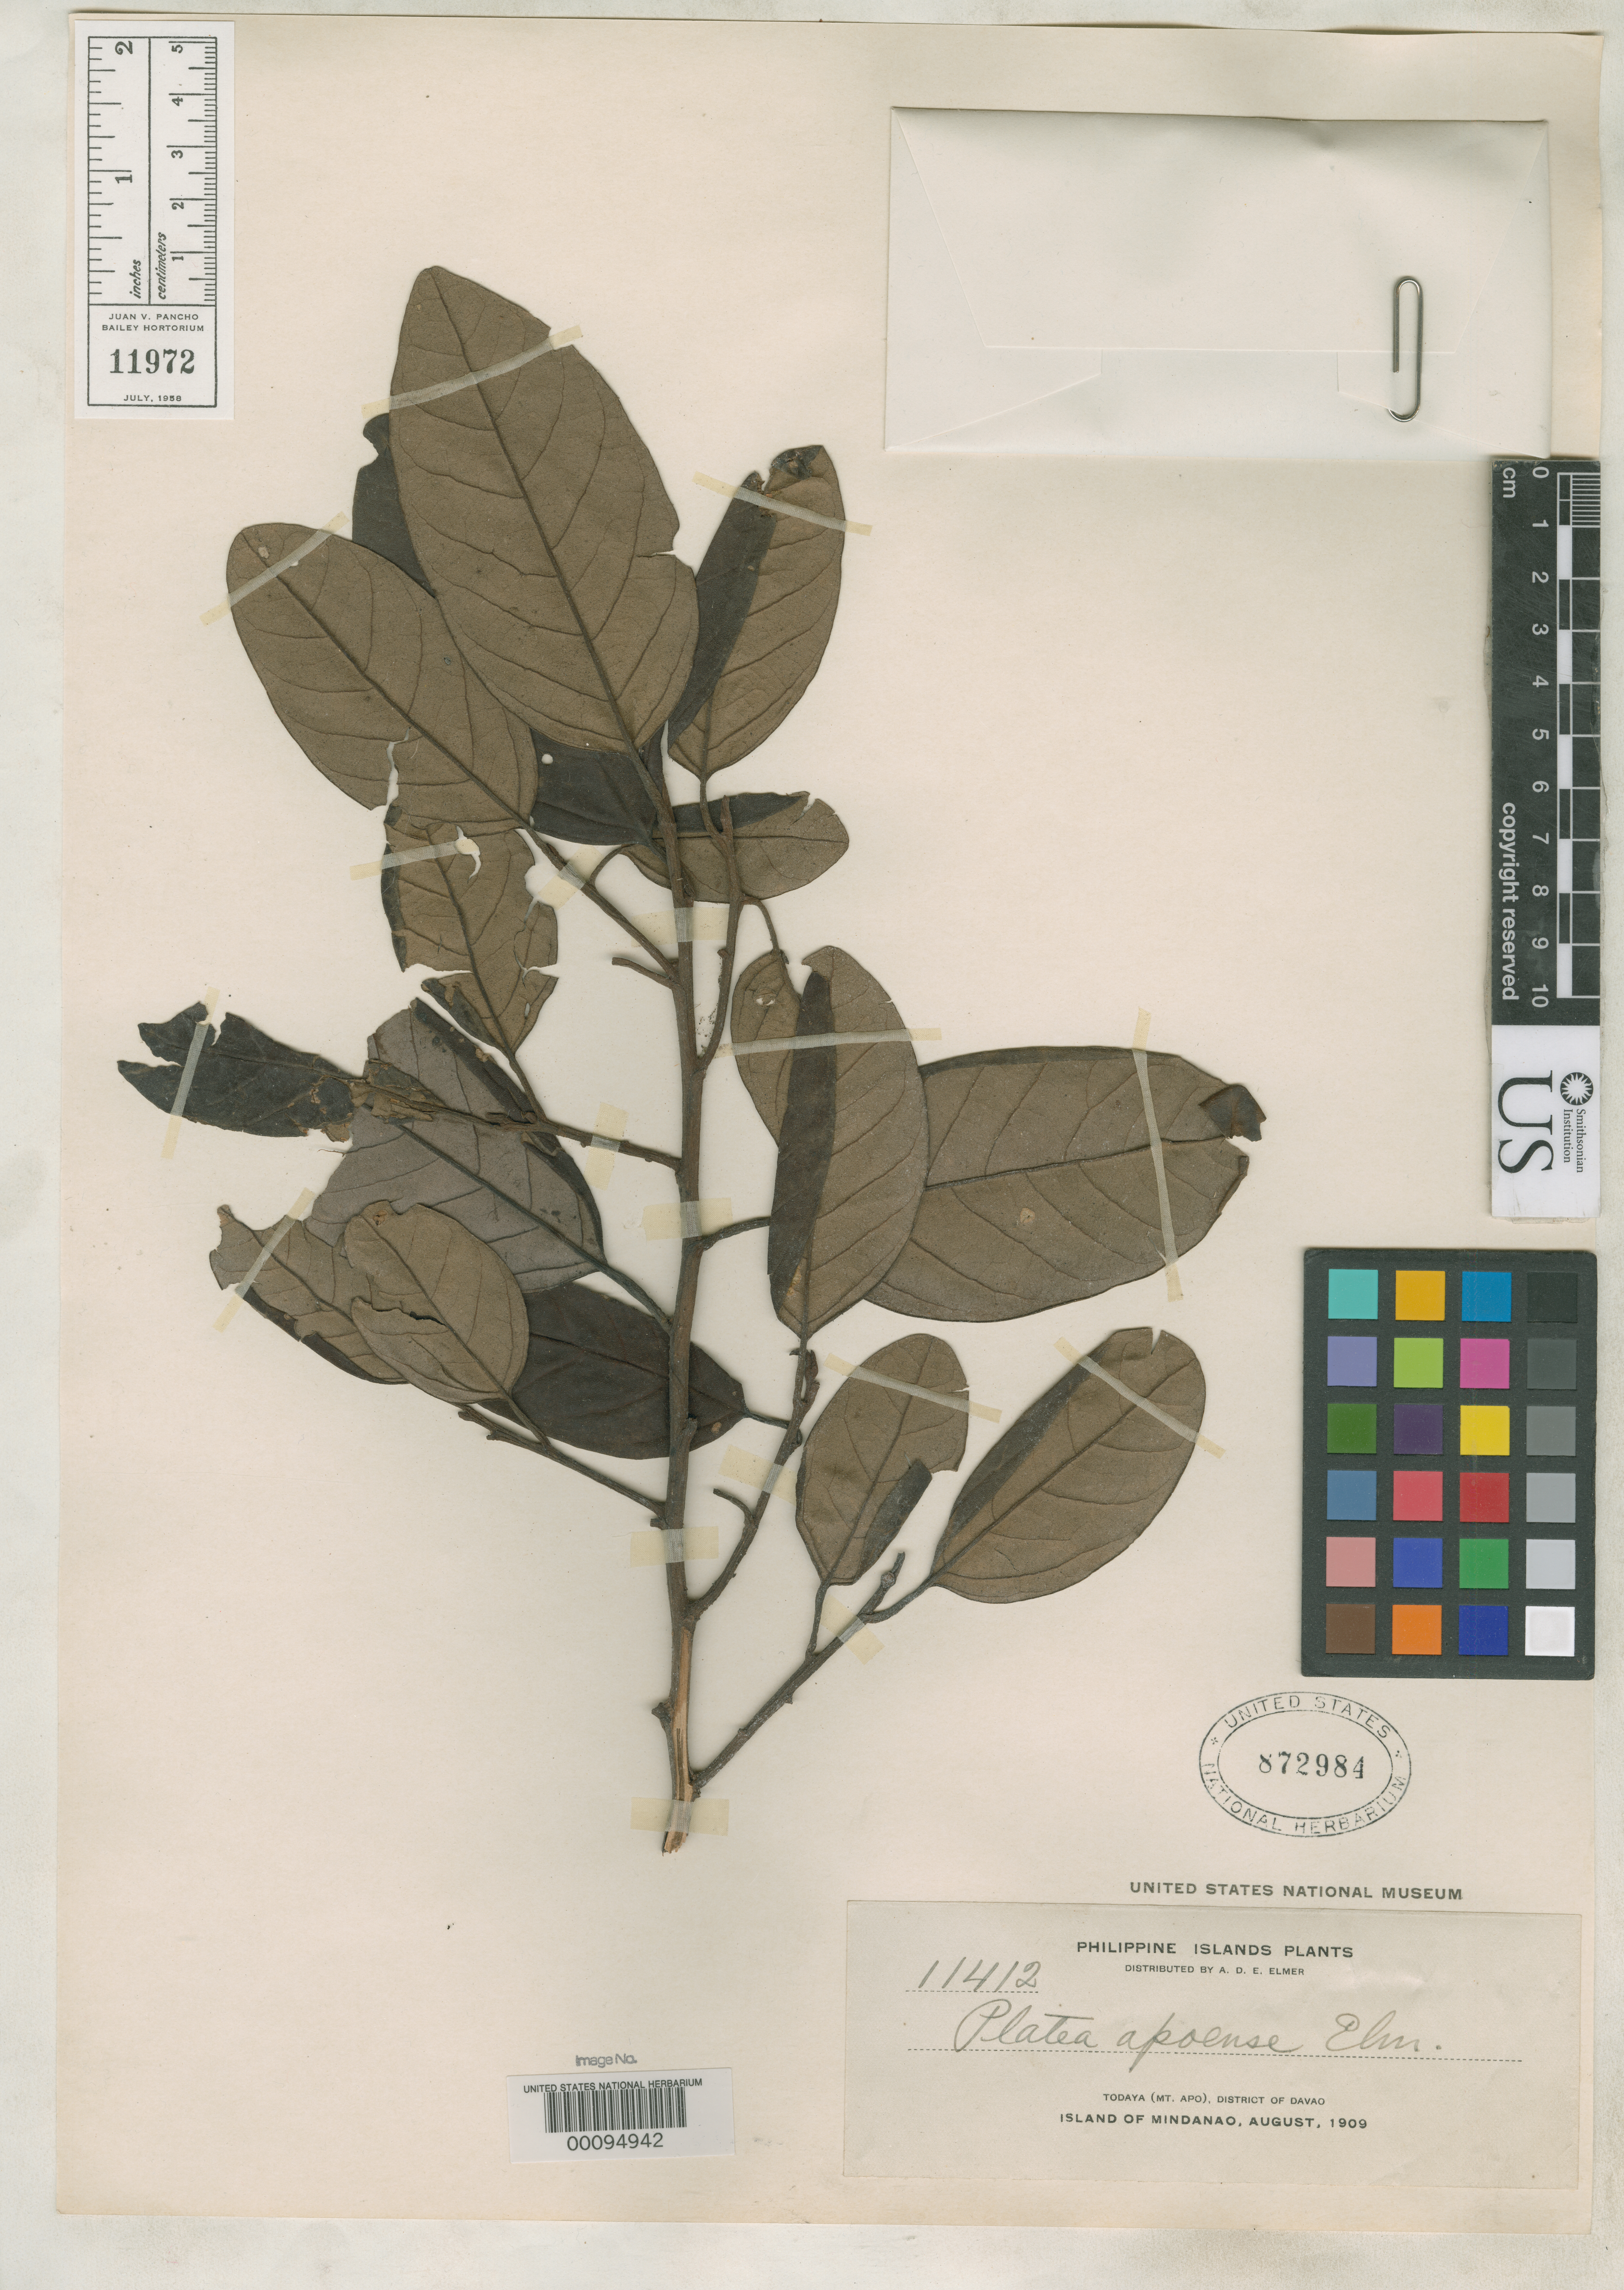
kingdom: Plantae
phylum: Tracheophyta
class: Magnoliopsida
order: Metteniusales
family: Metteniusaceae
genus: Platea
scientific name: Platea apoensis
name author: Elmer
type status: Isotype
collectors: A. D. E. Elmer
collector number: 11412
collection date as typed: Aug 1909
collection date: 1909-08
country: Philippines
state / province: Davao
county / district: Davao del Sur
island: Mindanao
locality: Todaya (Mt. Apo), District of Davao, Island of Mindanao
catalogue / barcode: US 872984